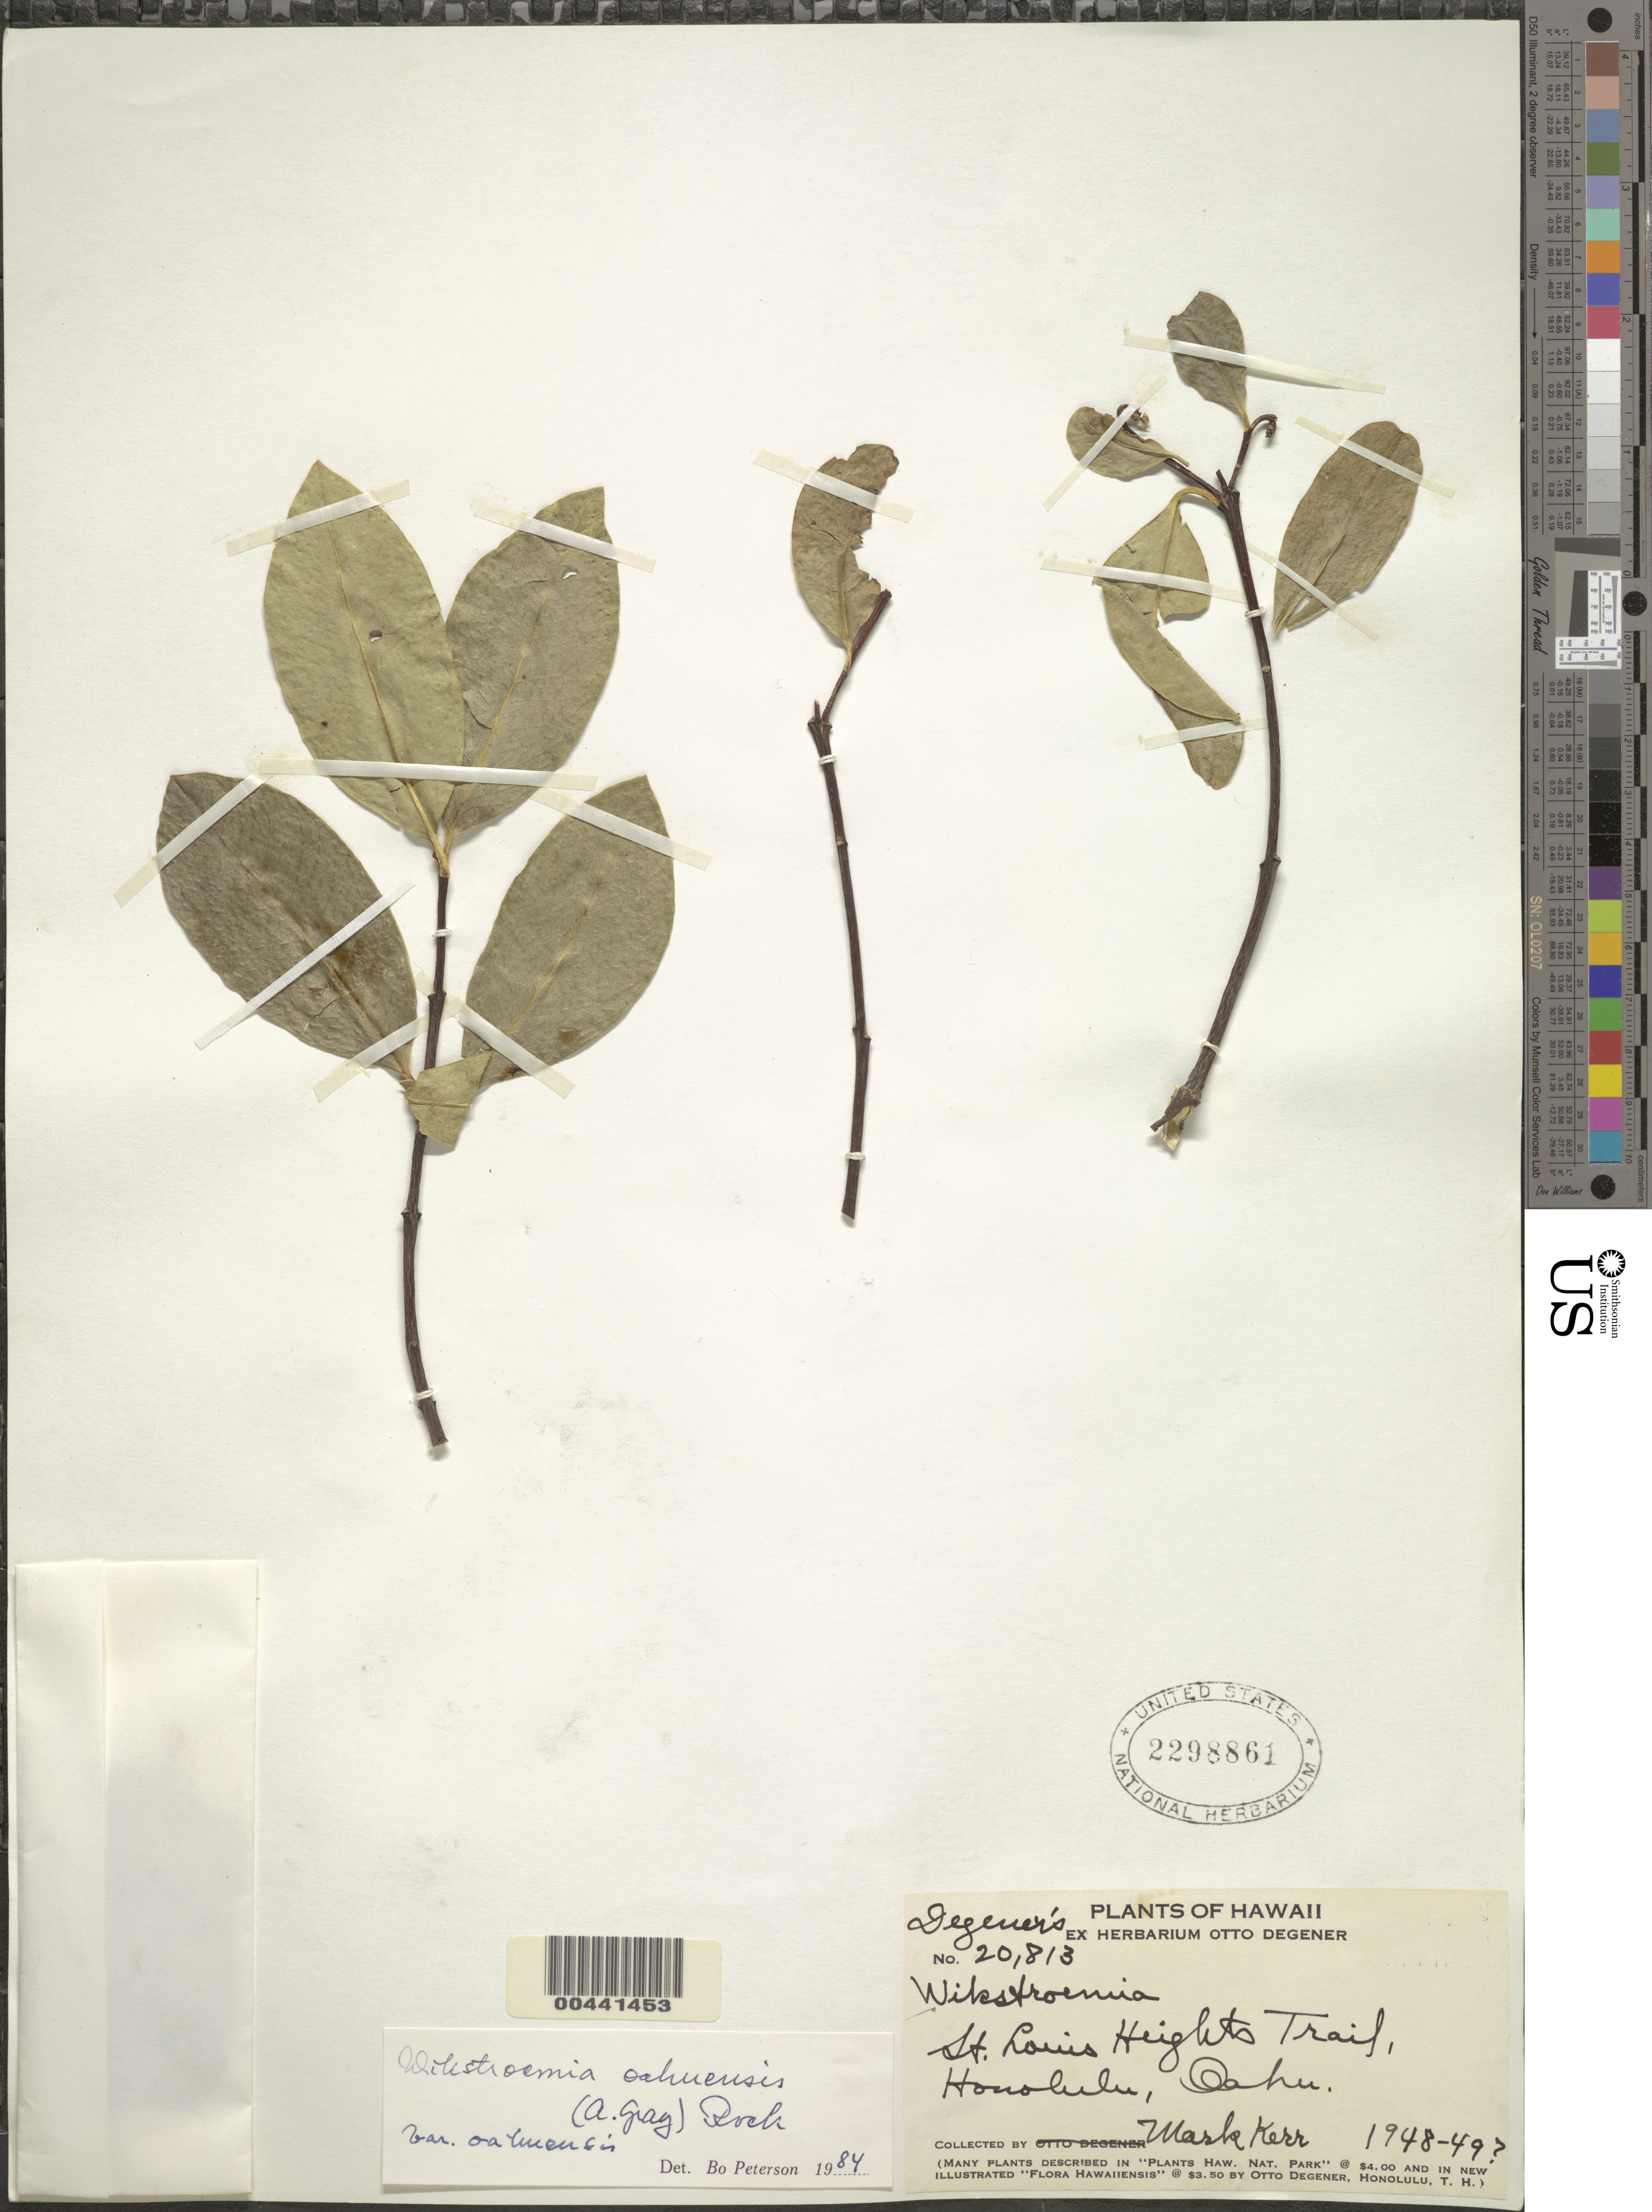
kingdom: Plantae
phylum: Tracheophyta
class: Magnoliopsida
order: Malvales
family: Thymelaeaceae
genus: Wikstroemia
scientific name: Wikstroemia oahuensis var. oahuensis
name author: (A. Gray) Rock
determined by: Peterson, B.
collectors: M. E. Kerr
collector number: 20813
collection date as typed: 1948 to 1949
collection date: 1948/1949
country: United States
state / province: Hawaii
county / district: Honolulu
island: Oahu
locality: St. Louis Heights Trail, Honolulu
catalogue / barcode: US 2298861